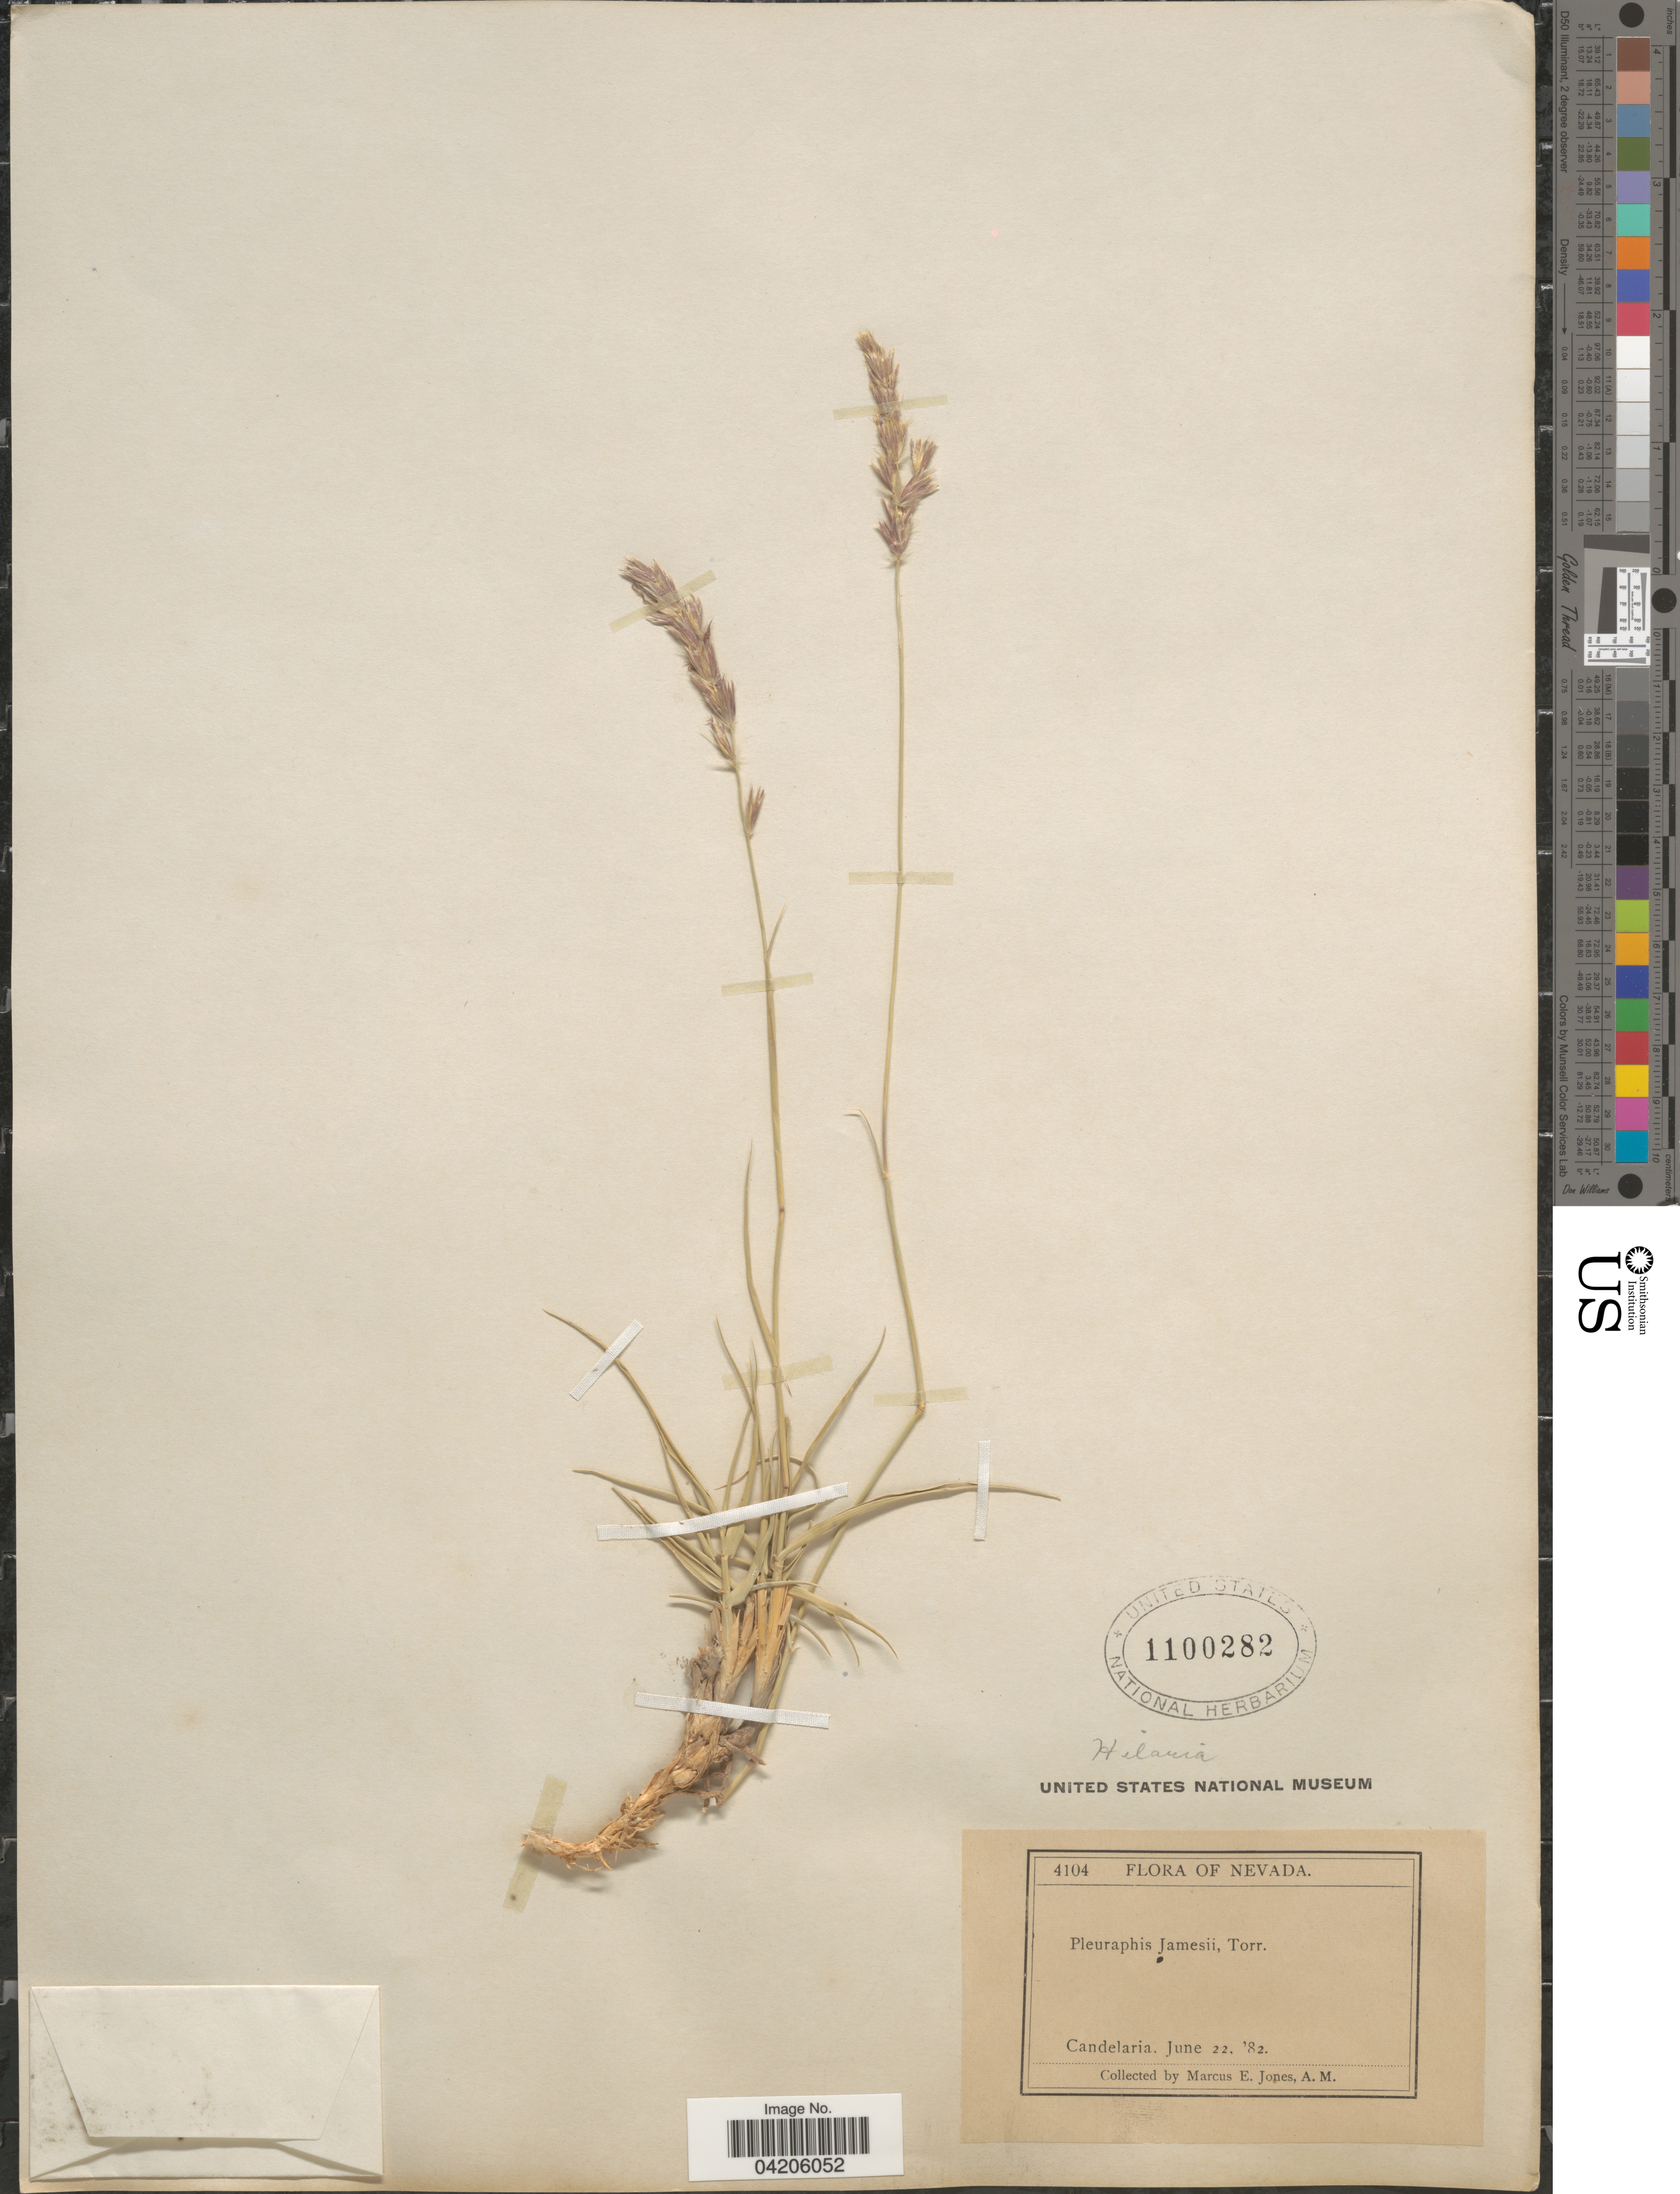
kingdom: Plantae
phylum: Tracheophyta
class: Liliopsida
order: Poales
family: Poaceae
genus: Hilaria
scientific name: Hilaria jamesii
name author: (Torr.) Benth.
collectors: M. E. Jones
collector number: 4104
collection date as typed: Transcribed d/m/y: 22/6/82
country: United States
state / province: Nevada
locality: Candelaria.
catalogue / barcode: US 1100282